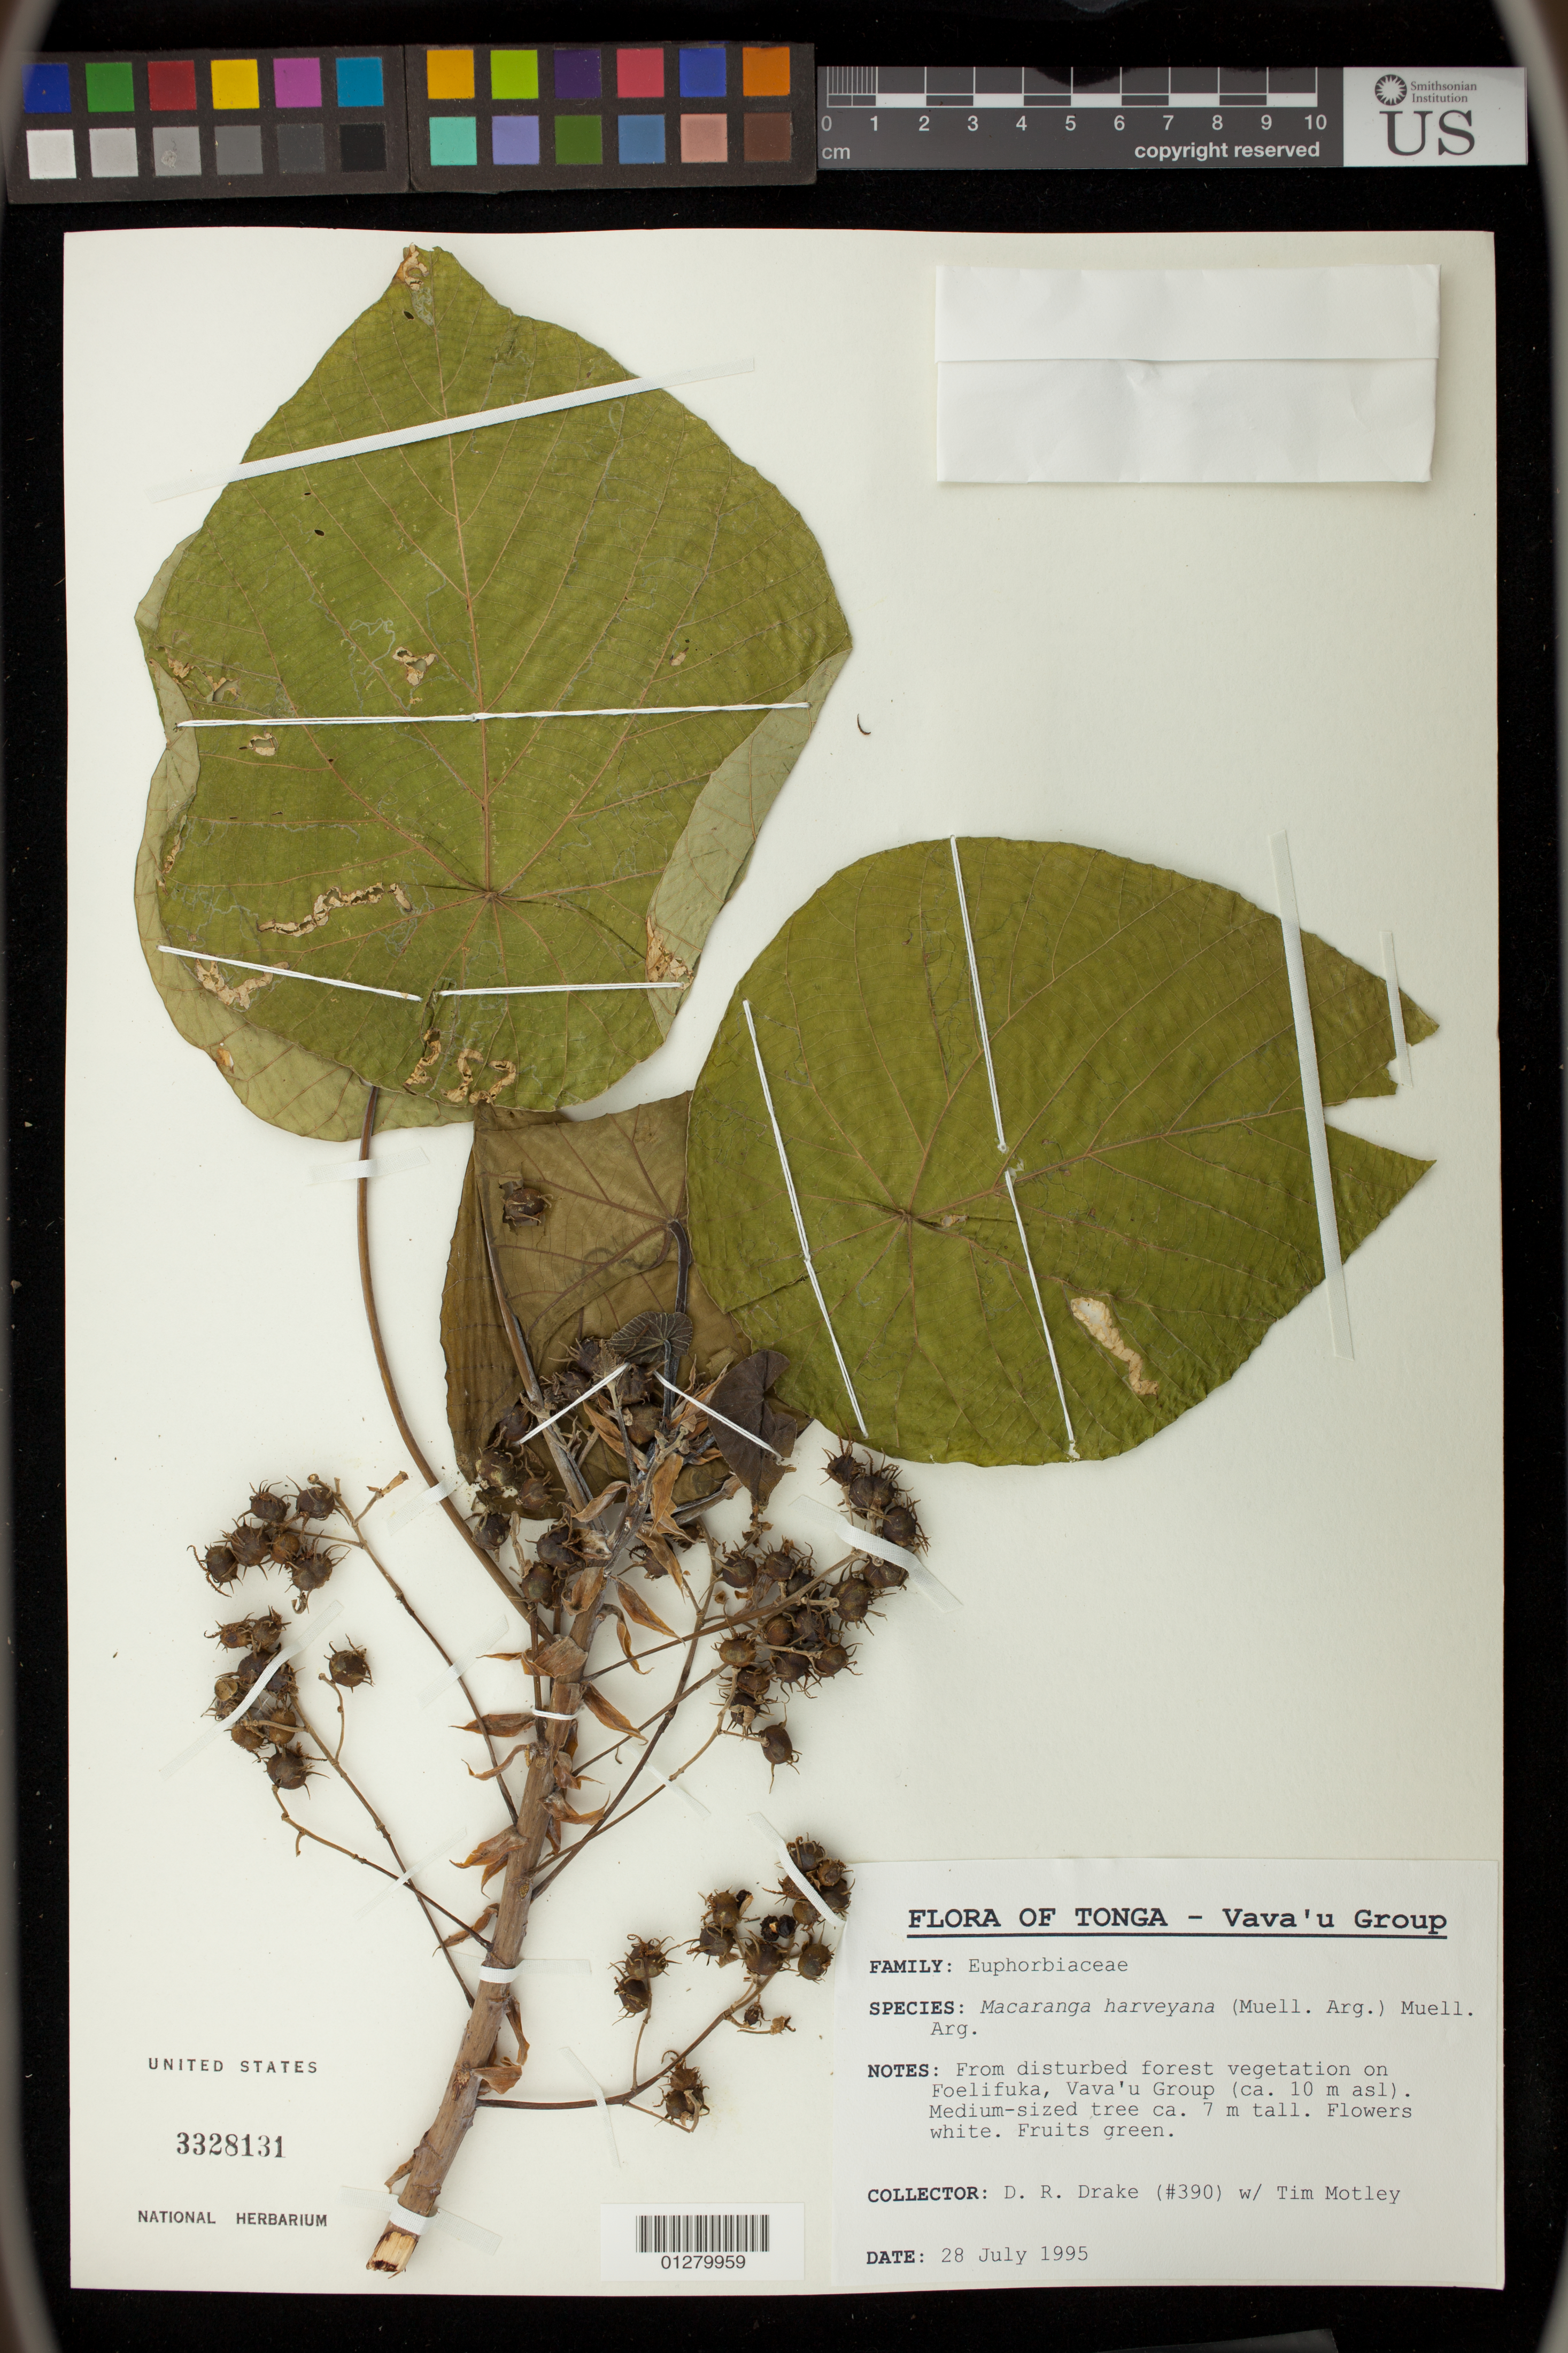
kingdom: Plantae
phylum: Tracheophyta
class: Magnoliopsida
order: Malpighiales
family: Euphorbiaceae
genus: Macaranga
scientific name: Macaranga harveyana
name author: Müll. Arg.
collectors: D.R. Drake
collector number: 390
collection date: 1995-07-28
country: Tonga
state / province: Vava'u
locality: on Foelifuka, Vava'u Group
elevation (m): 10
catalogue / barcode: US 3328131